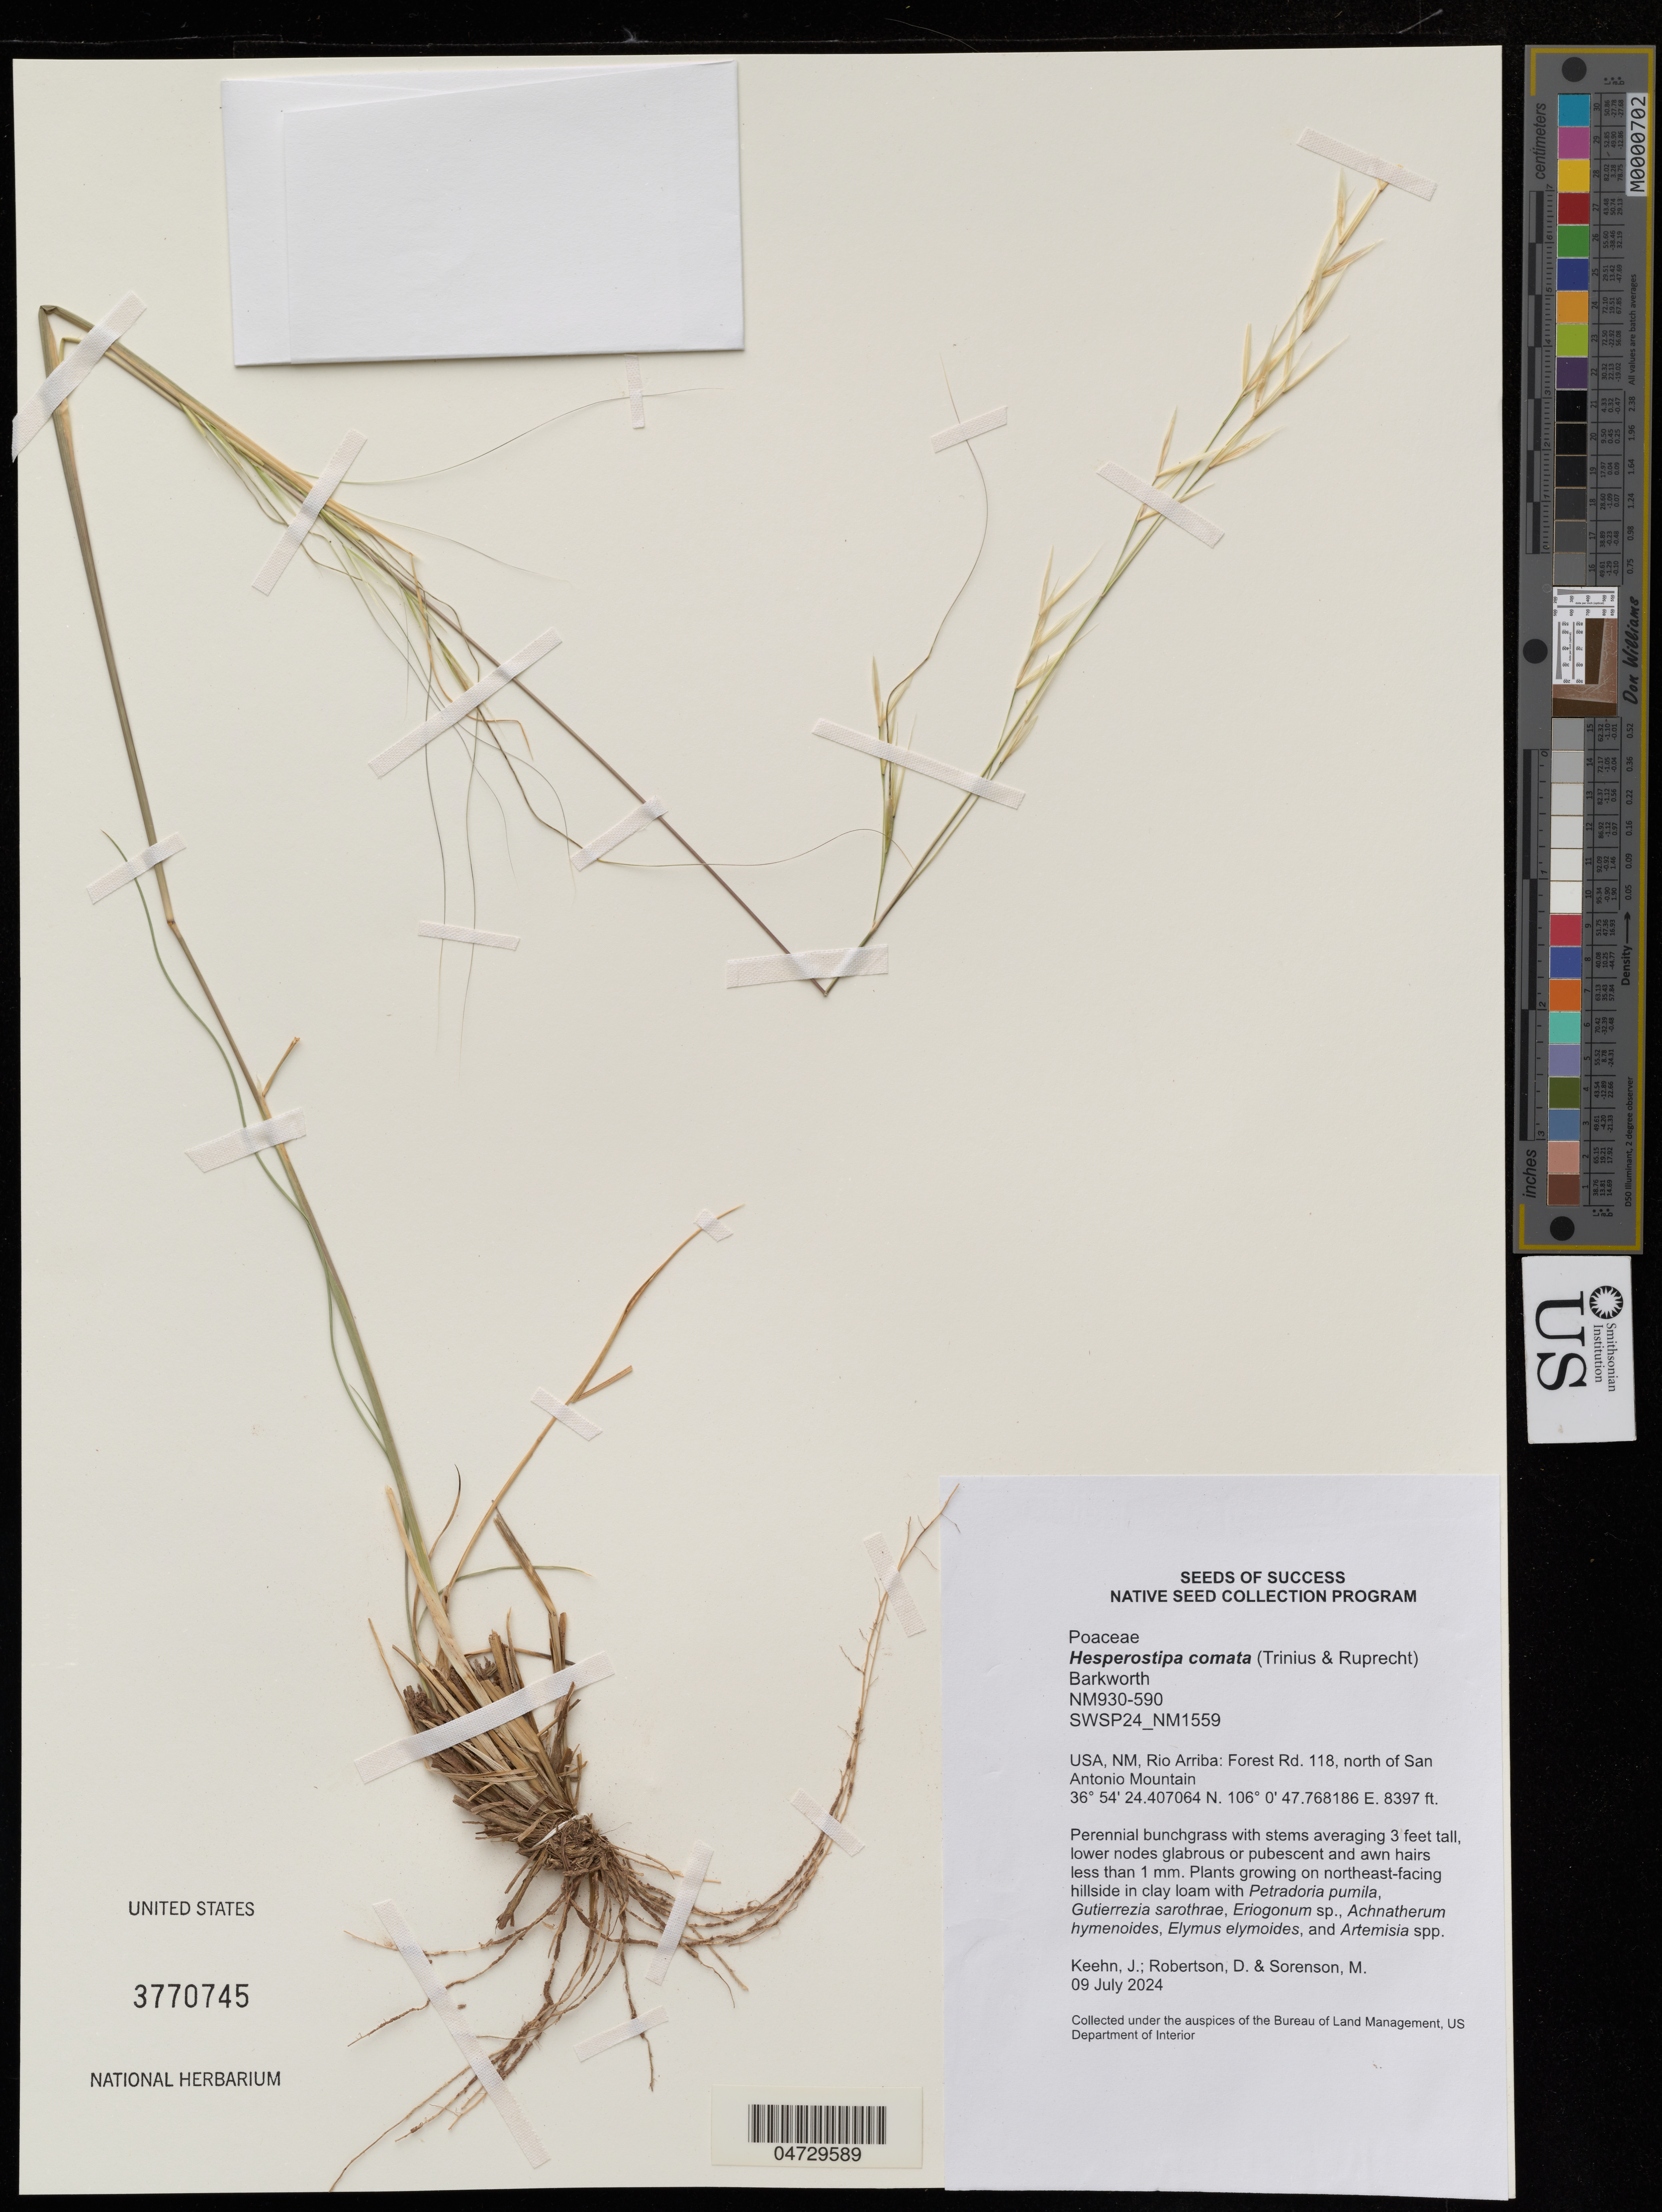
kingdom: Plantae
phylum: Tracheophyta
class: Liliopsida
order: Poales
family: Poaceae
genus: Hesperostipa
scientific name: Hesperostipa comata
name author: (Trin. & Rupr.) Barkworth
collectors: J. Keehn, D. Robertson & M. Sorenson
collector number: NM930-590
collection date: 2024-07-09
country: United States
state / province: New Mexico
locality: Rio Arriba: Forest Rd. 118, north of San Antonio Mountain.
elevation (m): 2559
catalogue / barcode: US 3770745